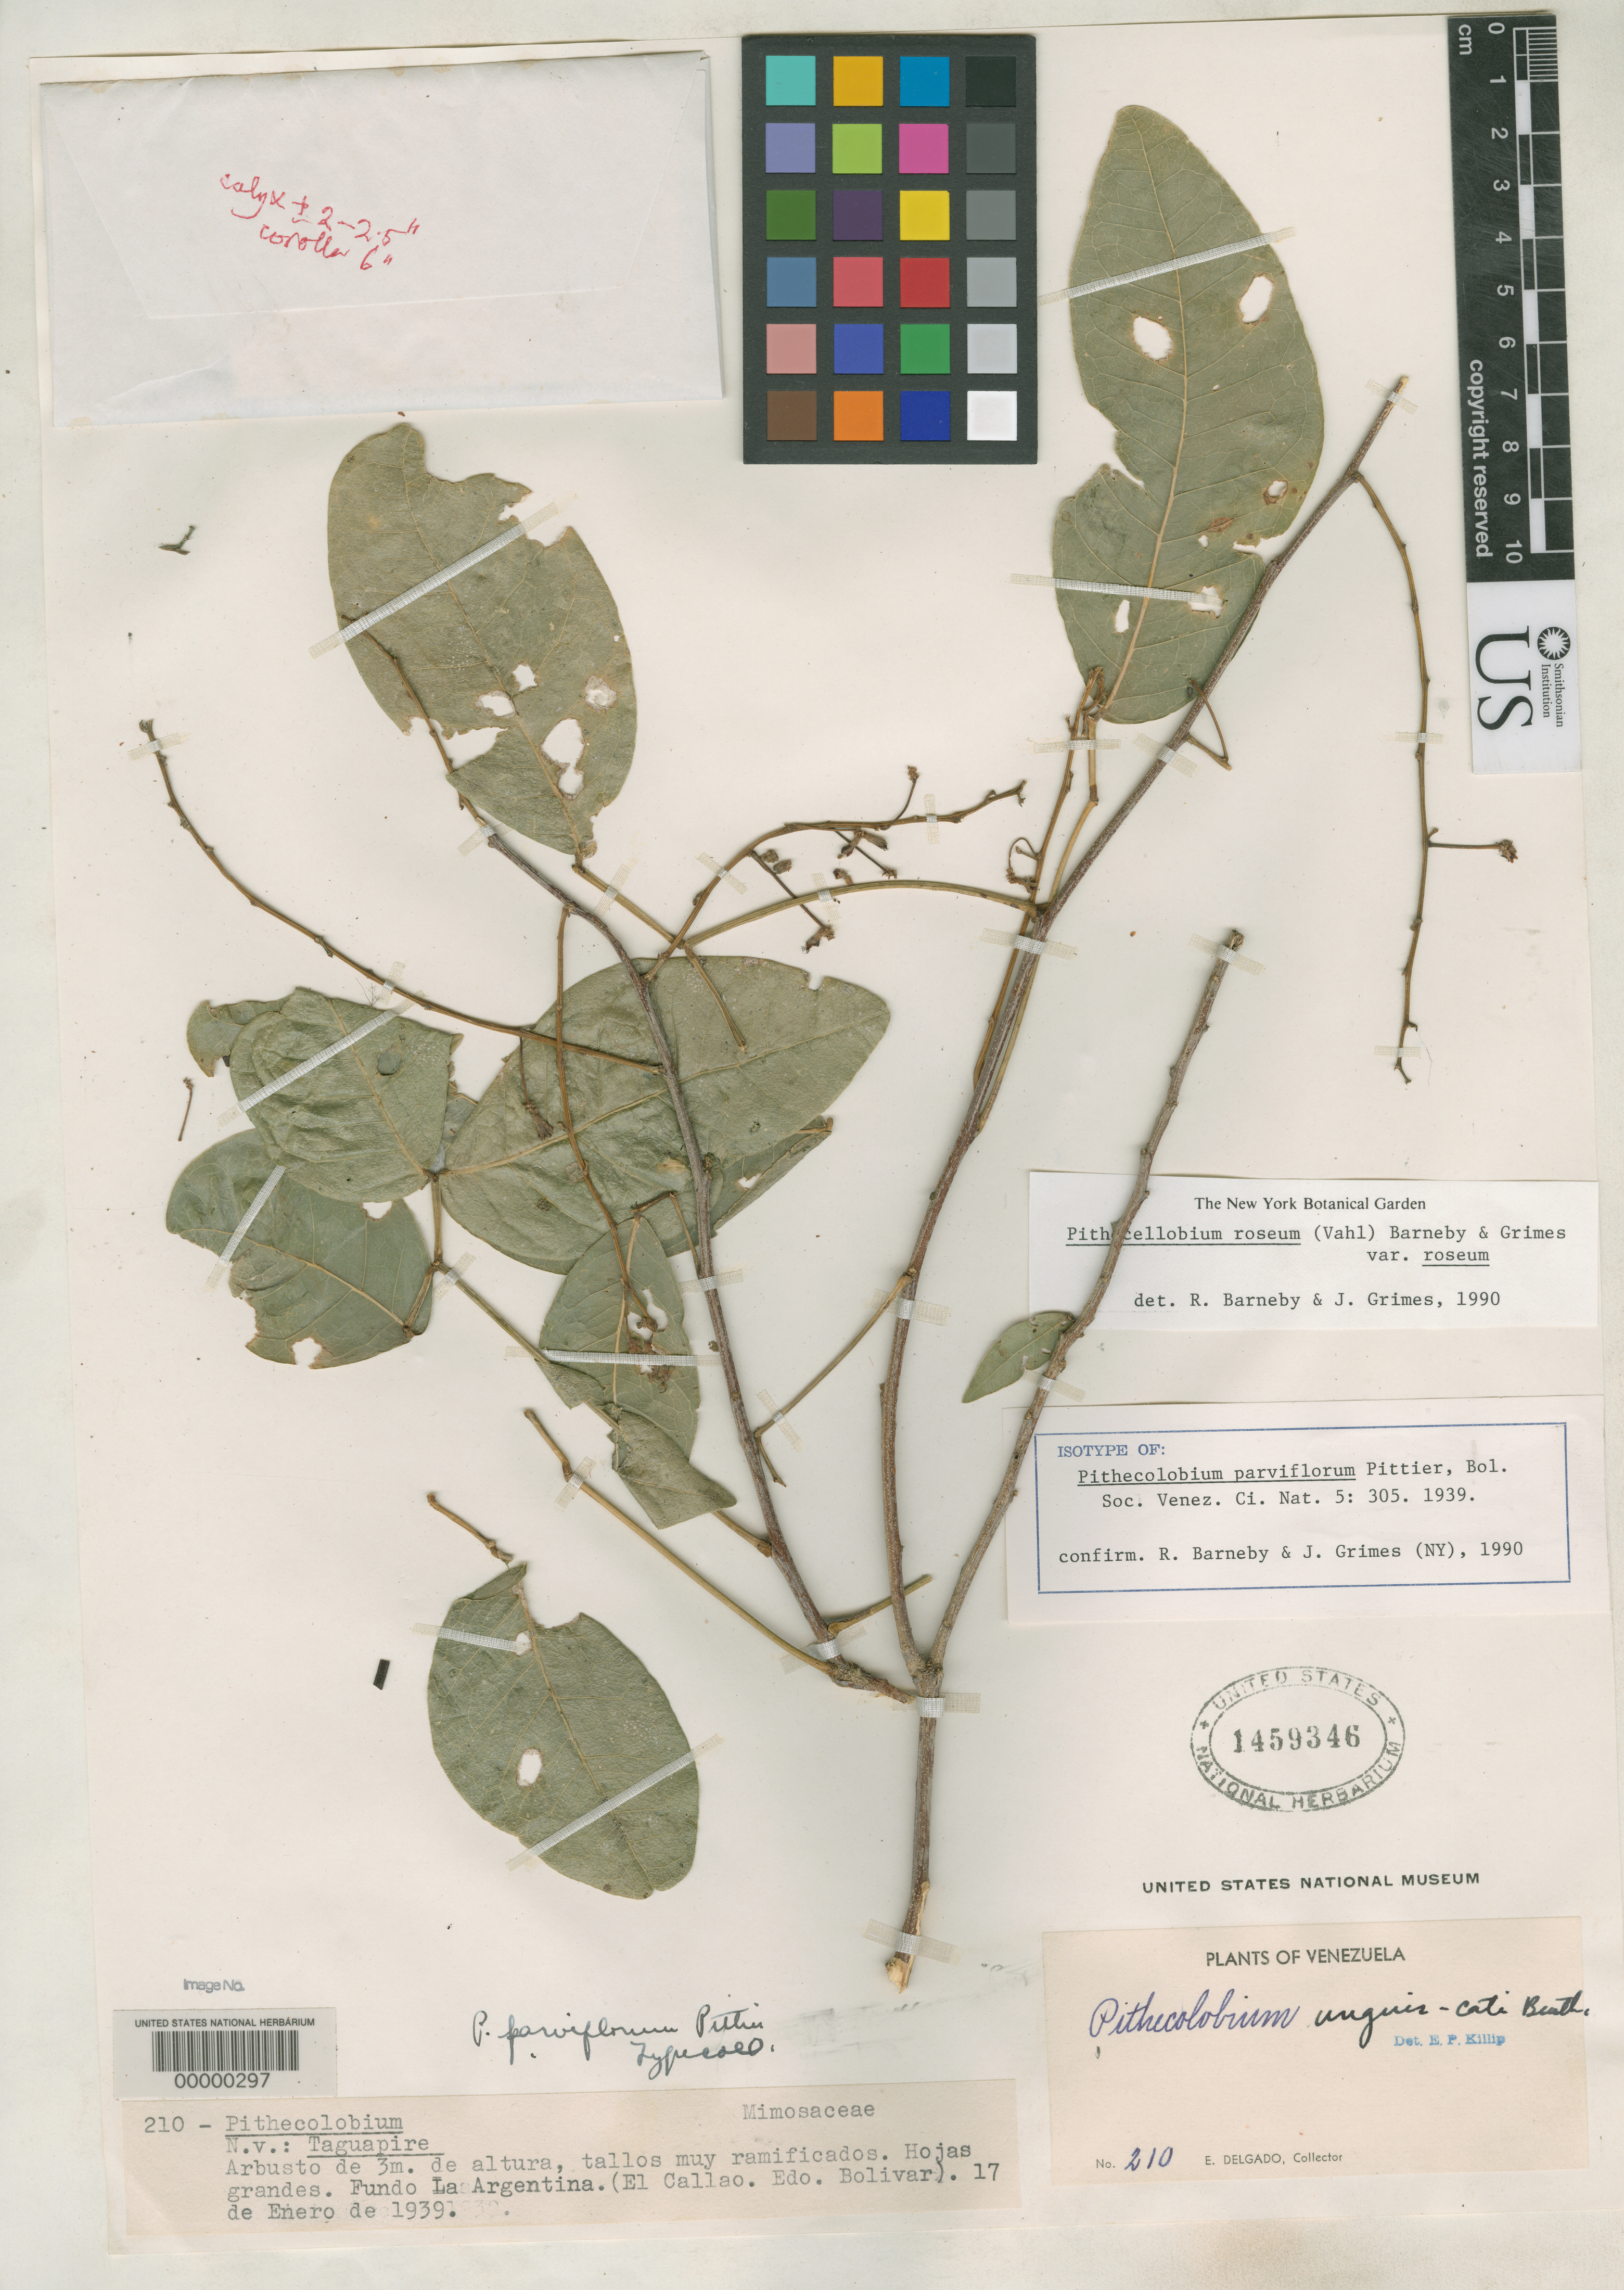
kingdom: Plantae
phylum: Tracheophyta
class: Magnoliopsida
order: Fabales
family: Fabaceae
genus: Pithecellobium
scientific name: Pithecellobium parviflorum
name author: Pittier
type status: Isotype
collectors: E. Delgado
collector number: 210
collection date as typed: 17 Jan 1939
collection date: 1939-01-17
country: Venezuela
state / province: Bolivar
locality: El Callao, Fundo La Argentina.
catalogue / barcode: US 1459346